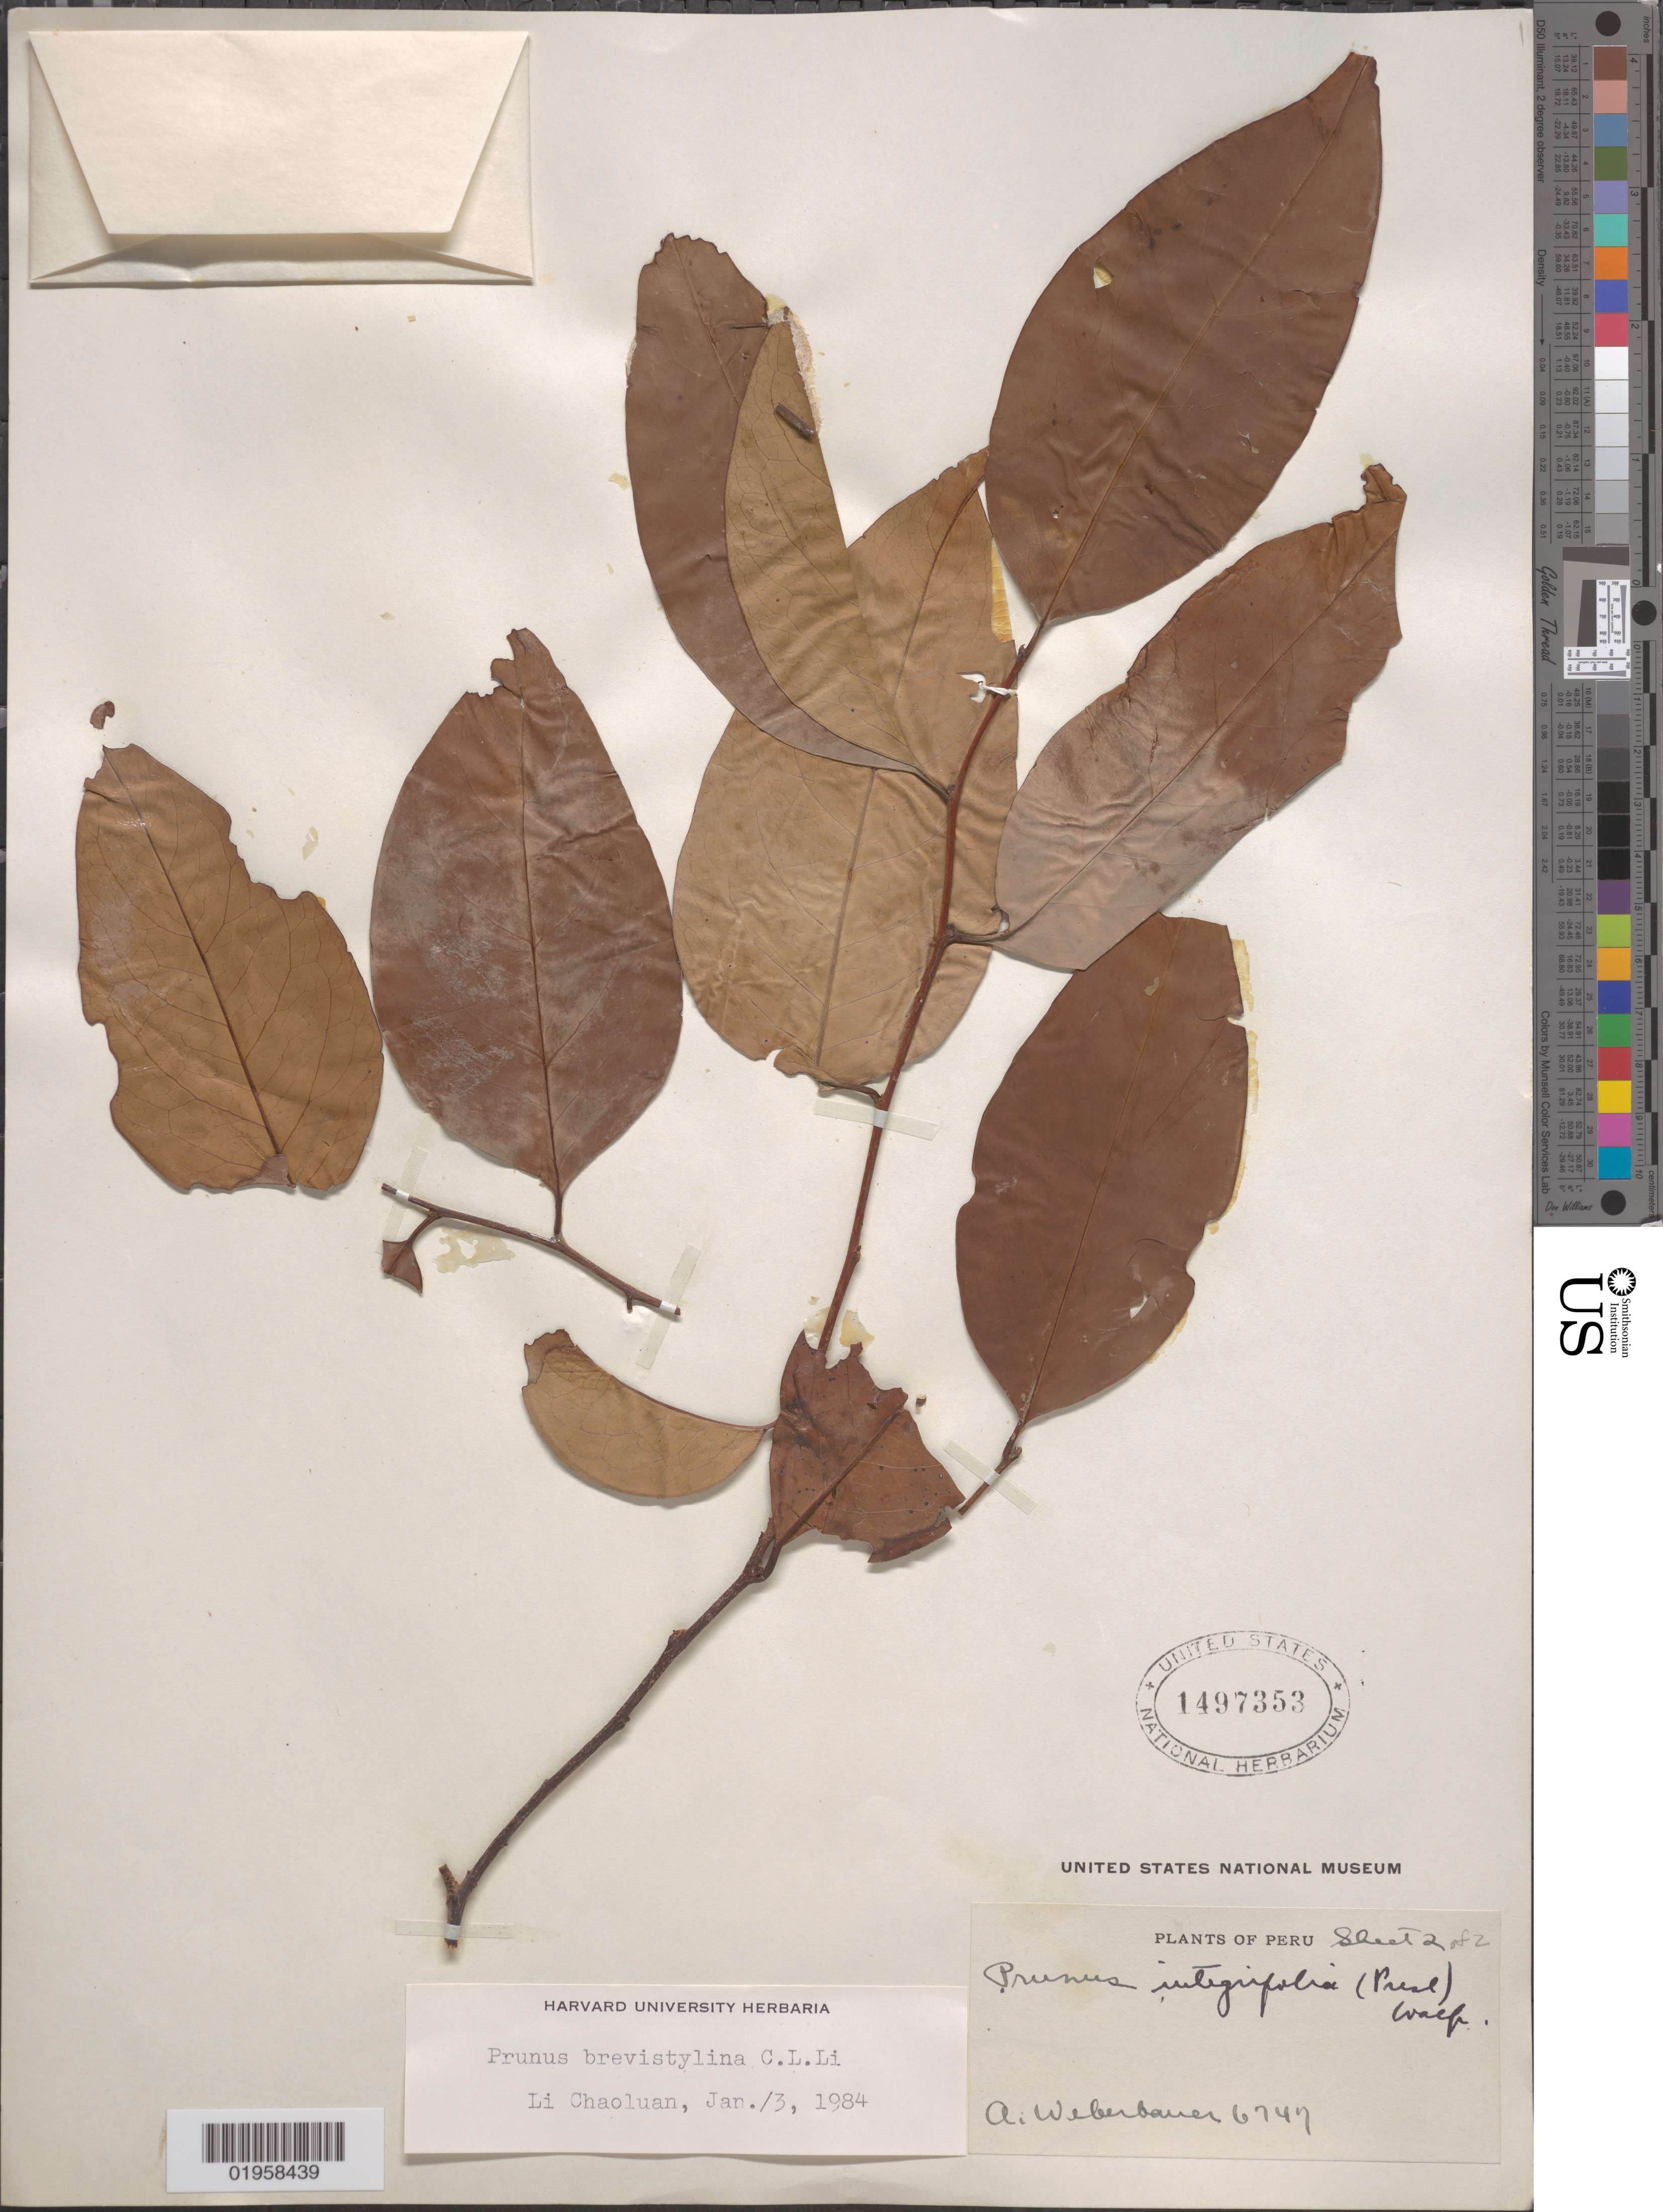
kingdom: Plantae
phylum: Tracheophyta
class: Magnoliopsida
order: Rosales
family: Rosaceae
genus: Prunus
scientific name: Prunus brevistylina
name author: C.L. Li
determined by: Li, C. L.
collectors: A. Weberbauer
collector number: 6747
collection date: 1909/1914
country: Peru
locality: Rio Pozuzo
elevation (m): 1000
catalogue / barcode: US 1497353